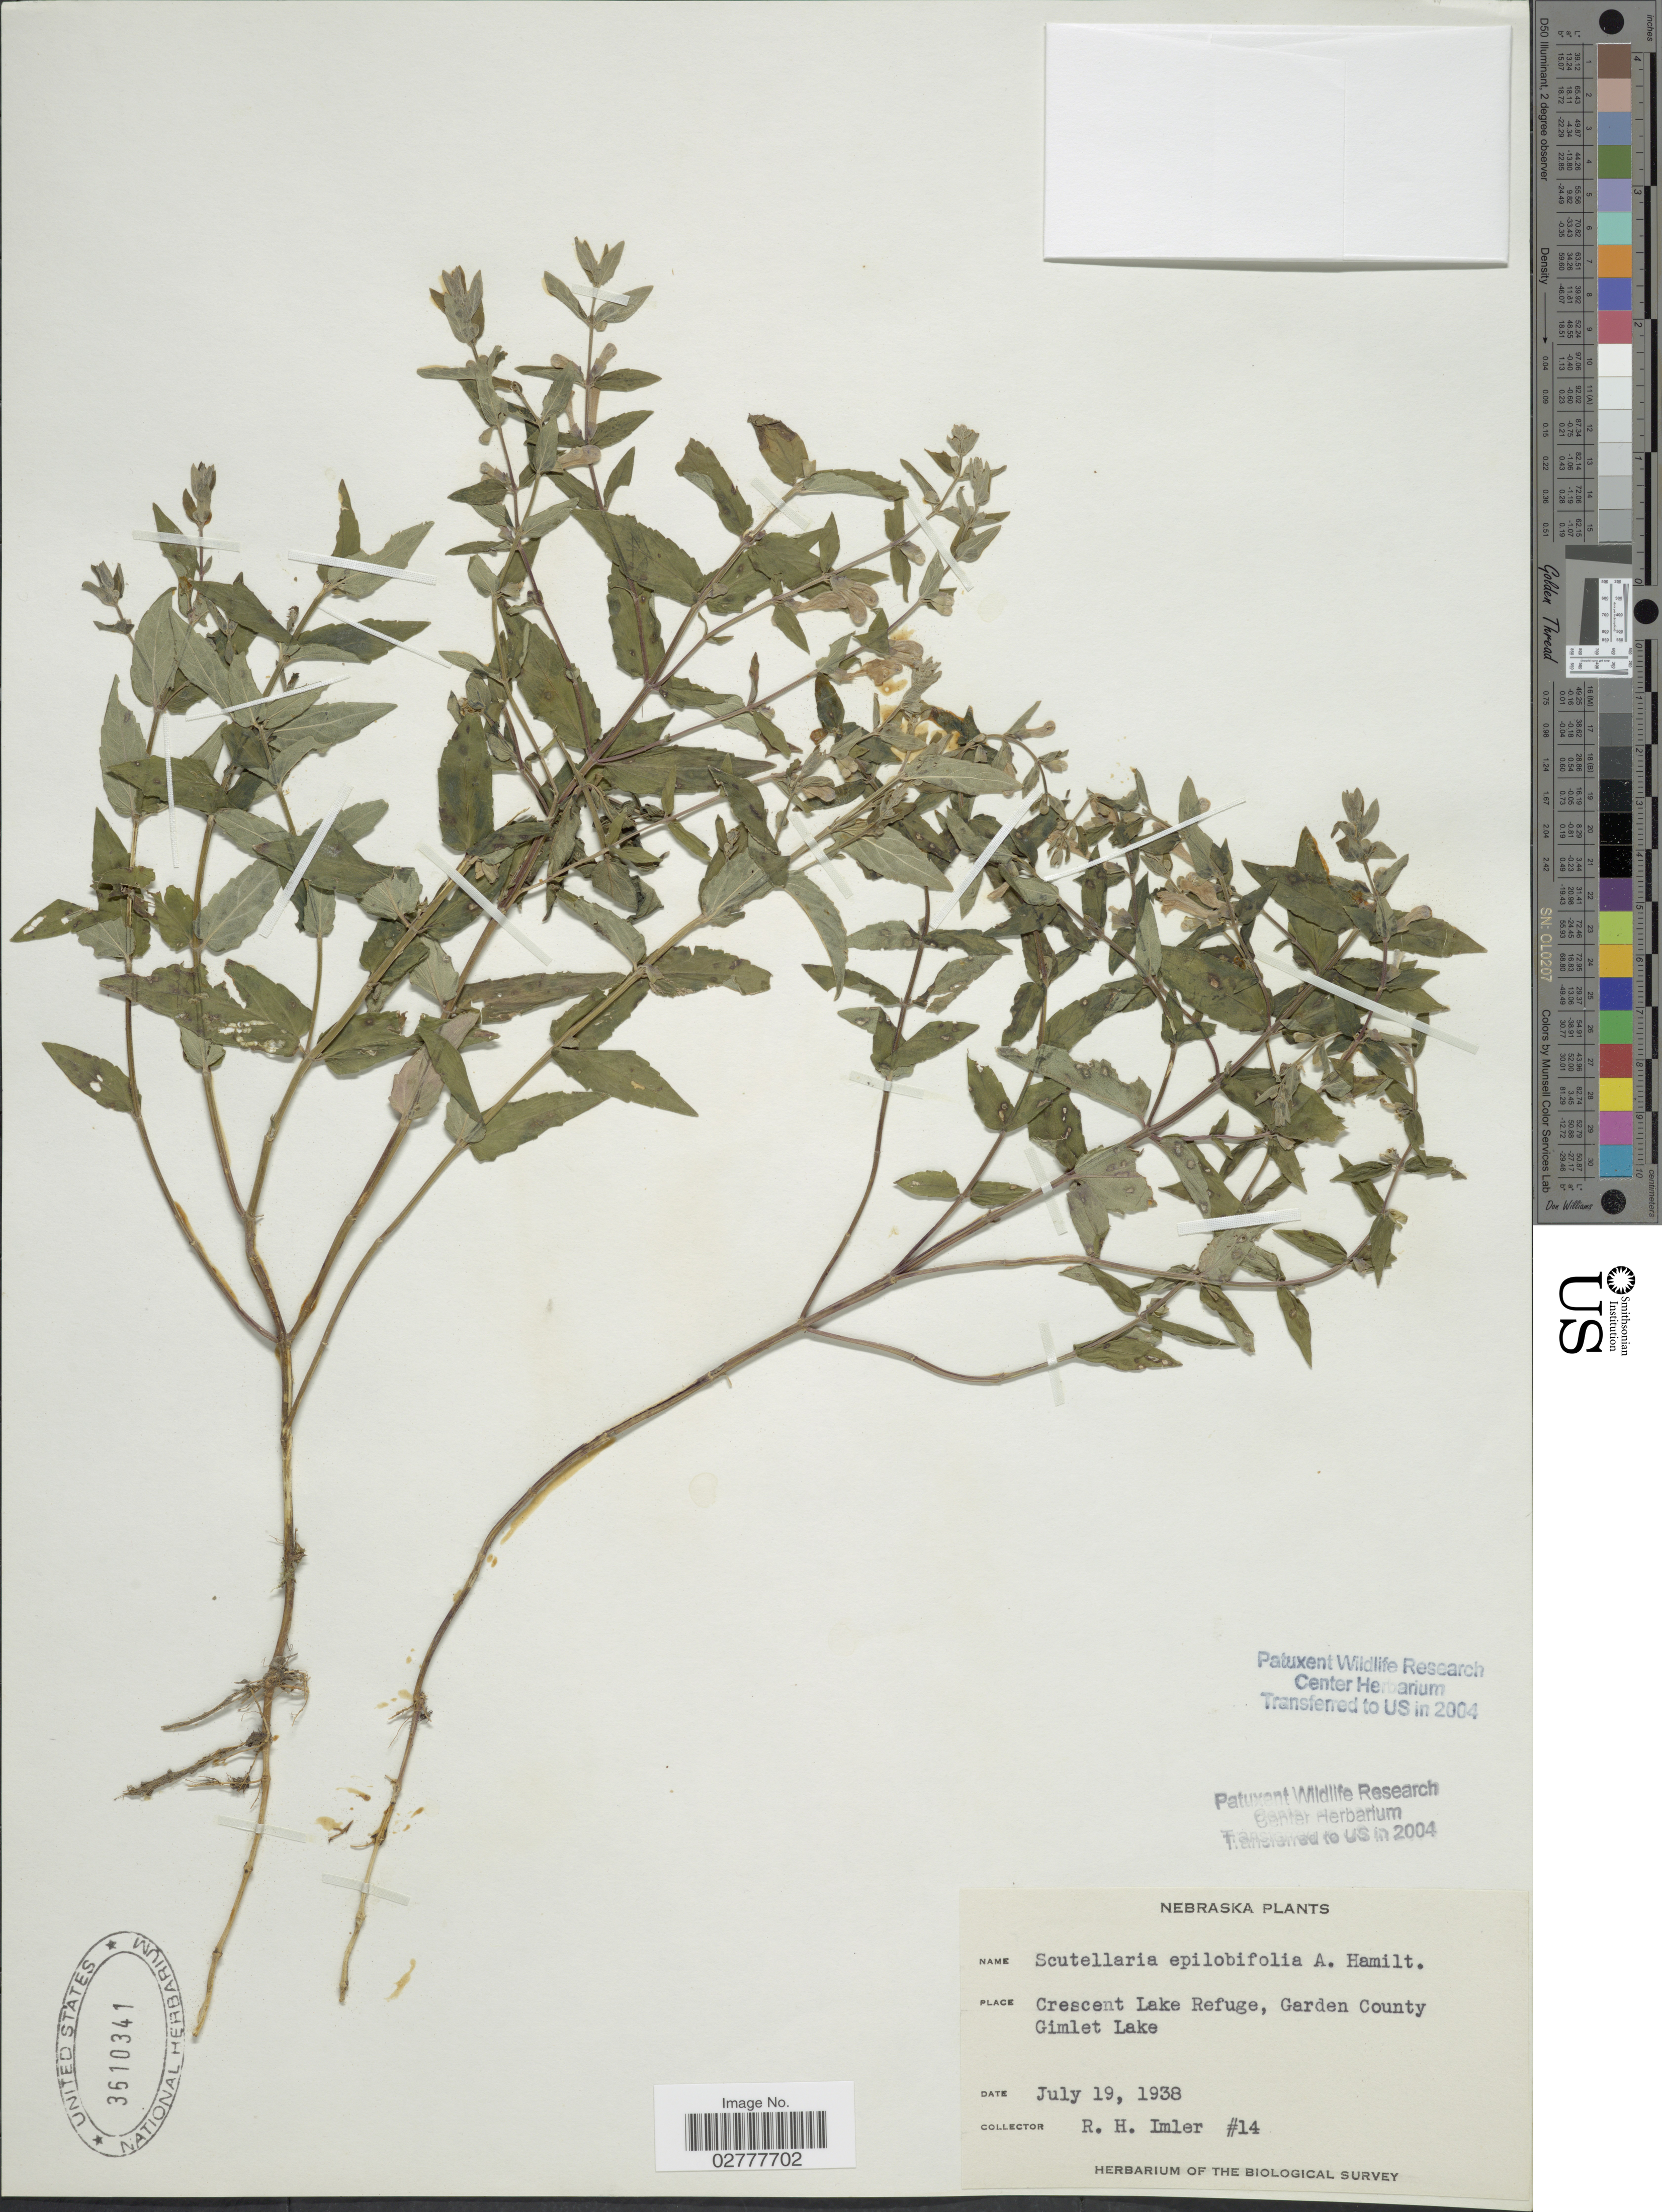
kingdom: Plantae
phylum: Tracheophyta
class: Magnoliopsida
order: Lamiales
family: Lamiaceae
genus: Scutellaria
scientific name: Scutellaria epilobiifolia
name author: A. Ham.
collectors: R. Imler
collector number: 14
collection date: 1938-07-19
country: United States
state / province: Nebraska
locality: Crescent Lake Refuge, Garden County Gimlet Lake.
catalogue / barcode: US 3510341